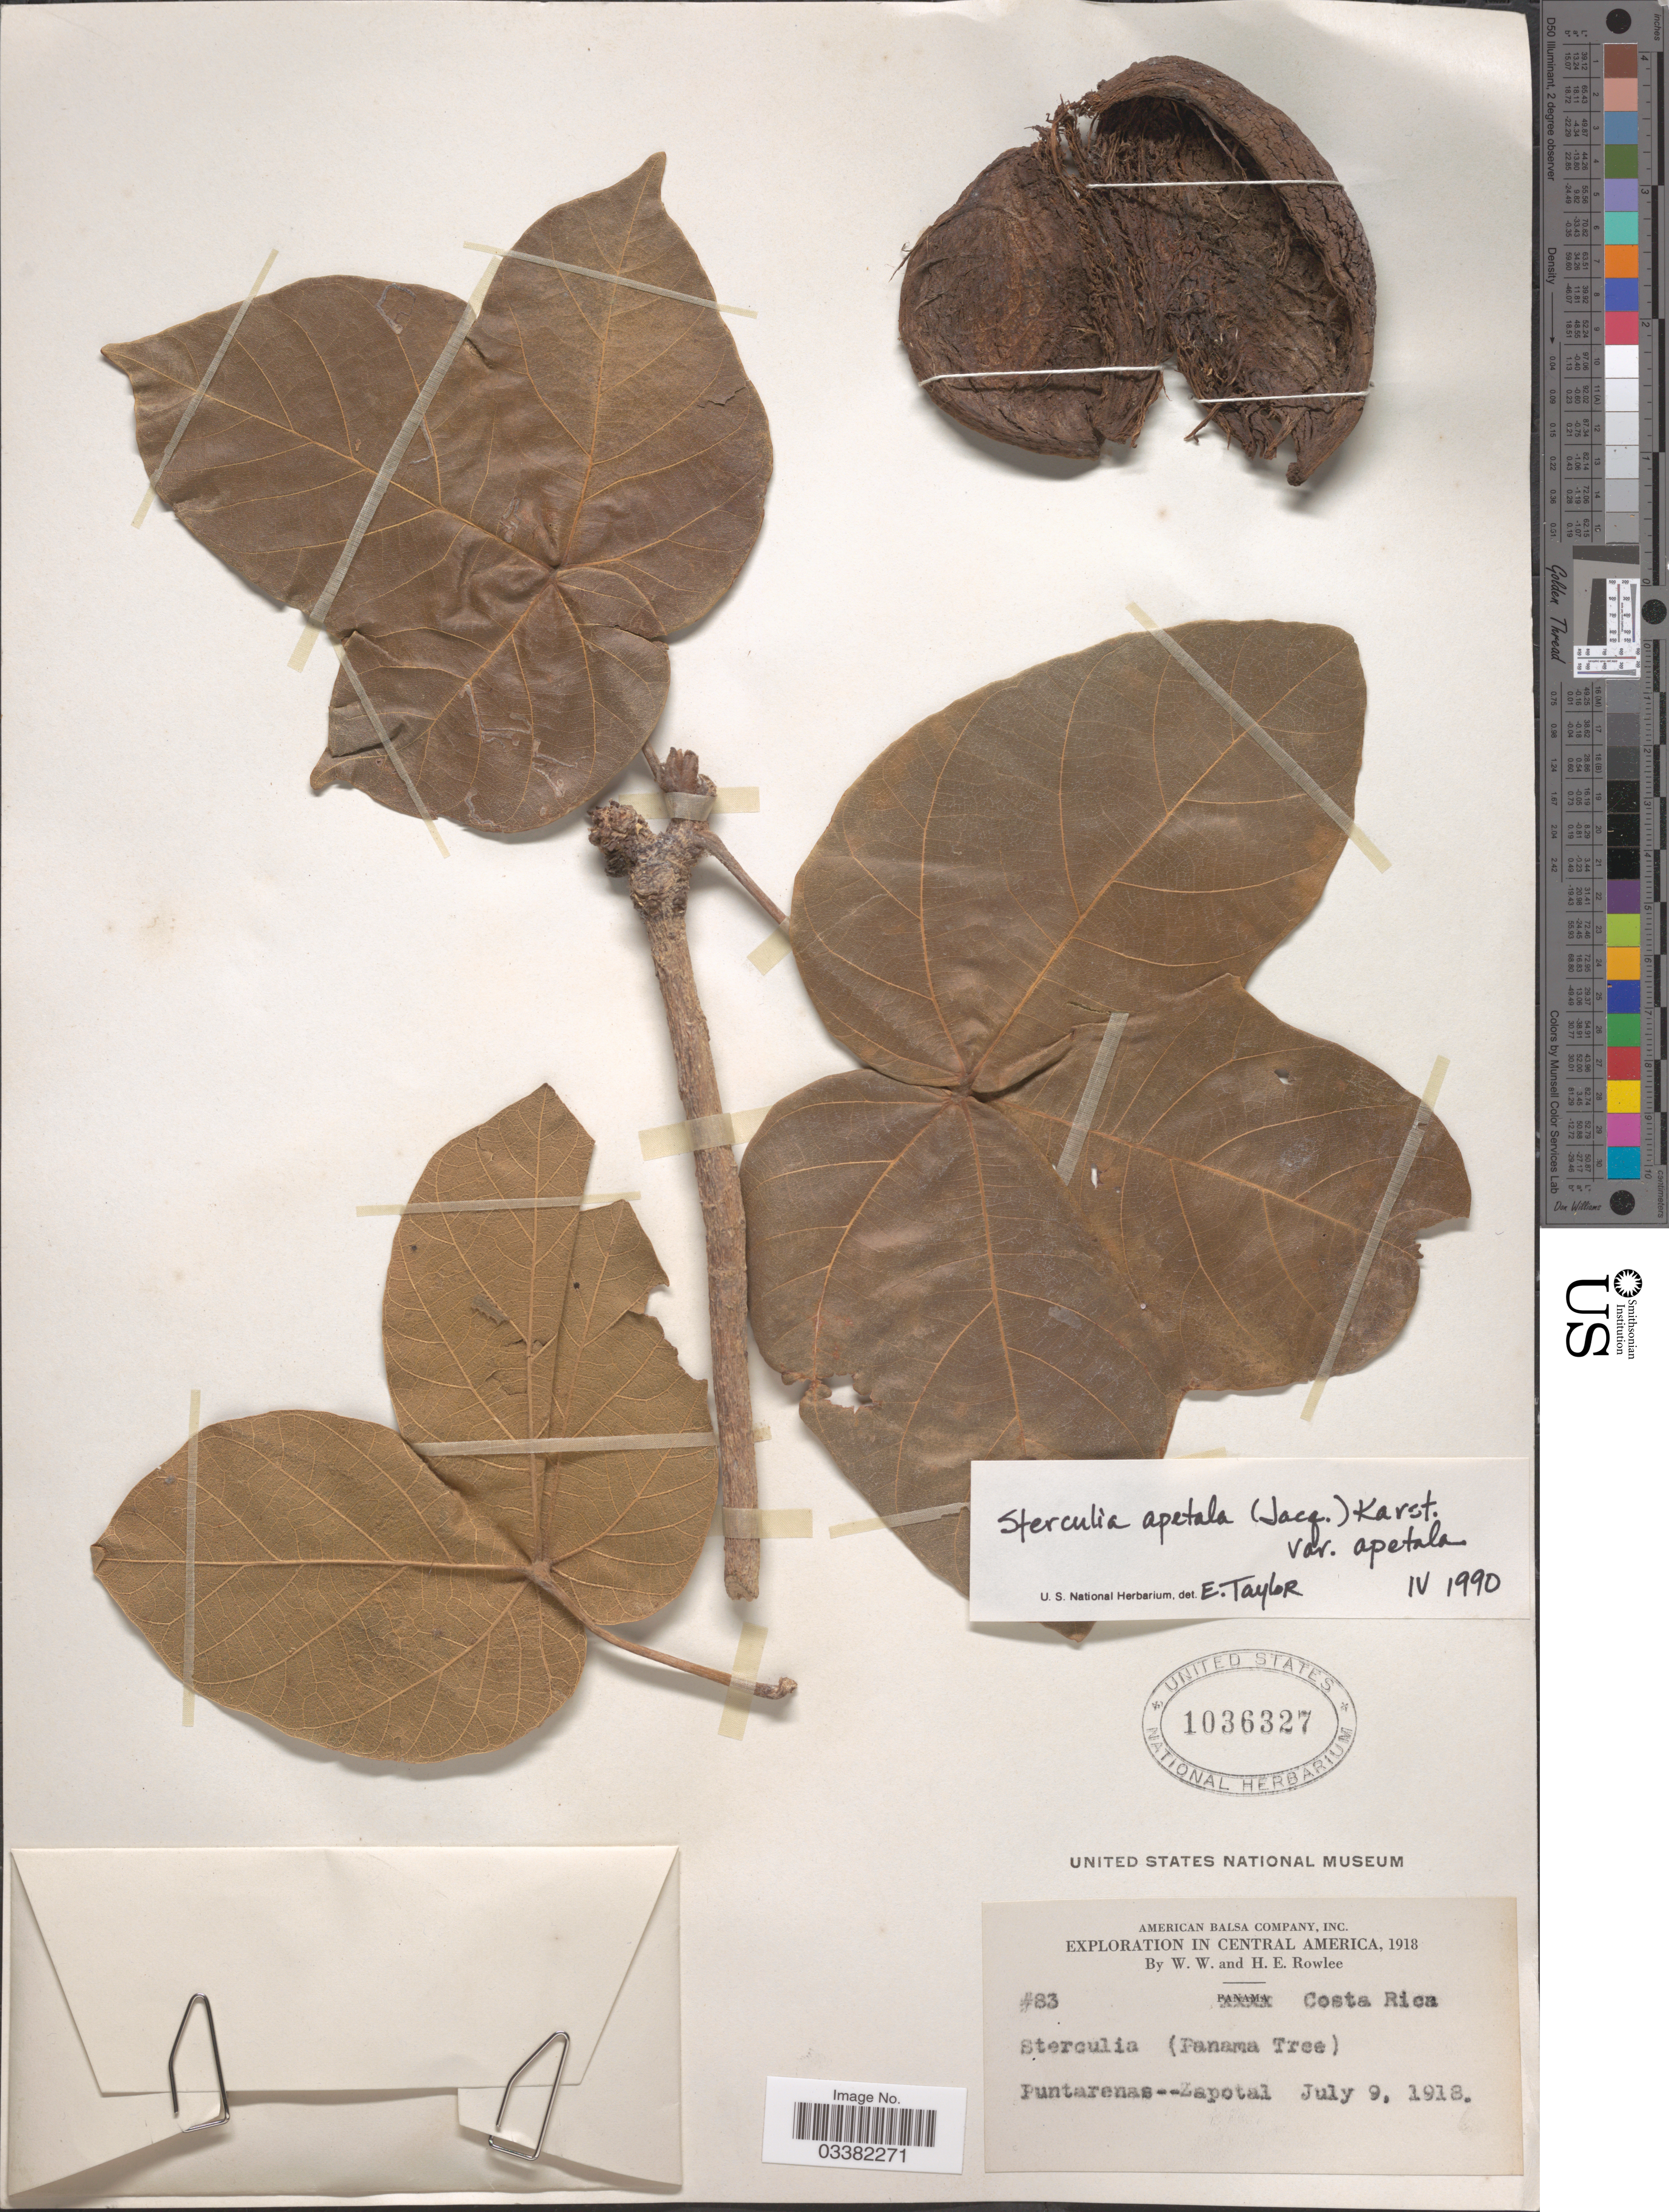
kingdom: Plantae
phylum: Tracheophyta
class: Magnoliopsida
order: Malvales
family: Malvaceae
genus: Sterculia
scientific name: Sterculia apetala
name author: (Jacq.) H. Karst.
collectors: W. W. Rowlee & H. E. Rowlee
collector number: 83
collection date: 1918-07-09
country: Costa Rica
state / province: Puntarenas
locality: Zapotal.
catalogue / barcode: US 1036327